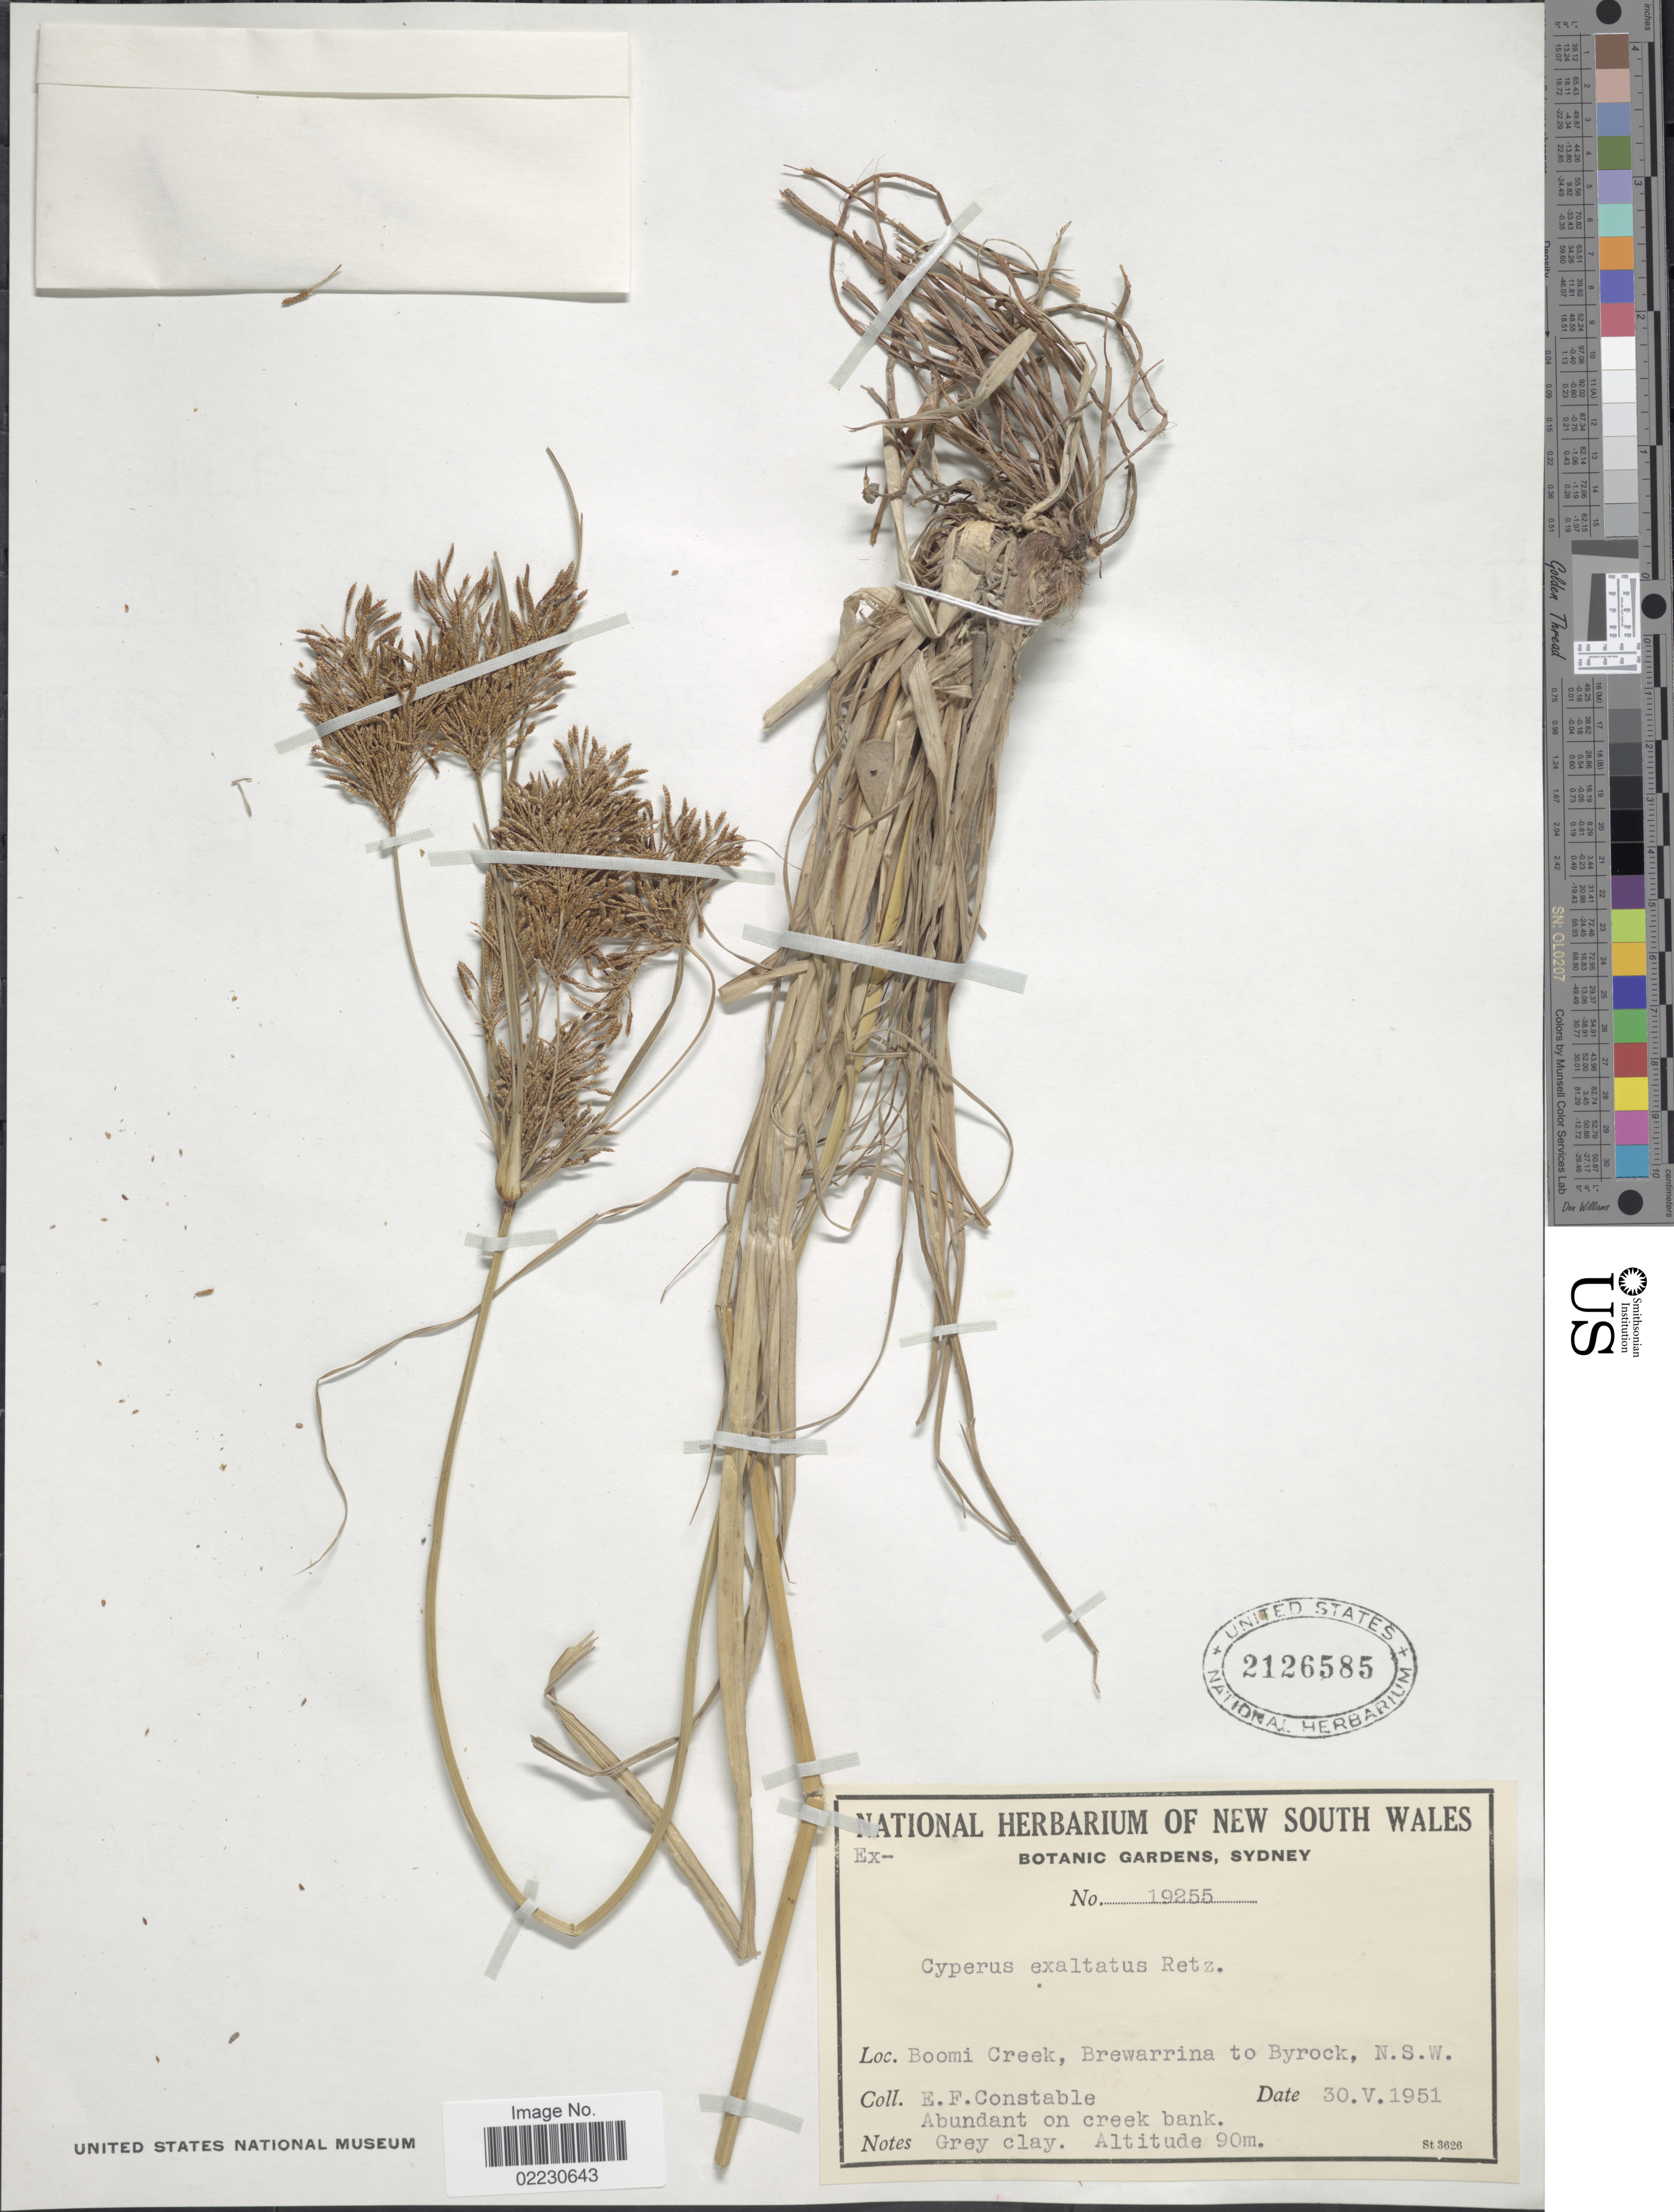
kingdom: Plantae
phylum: Tracheophyta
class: Liliopsida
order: Poales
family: Cyperaceae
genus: Cyperus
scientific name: Cyperus exaltatus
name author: Retz.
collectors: E. F. Constable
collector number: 19255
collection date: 1951-05-30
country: Australia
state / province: New South Wales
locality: Boomi Creek, Brewarrina to Byrock, N.S.W.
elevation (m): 90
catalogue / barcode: US 2126585